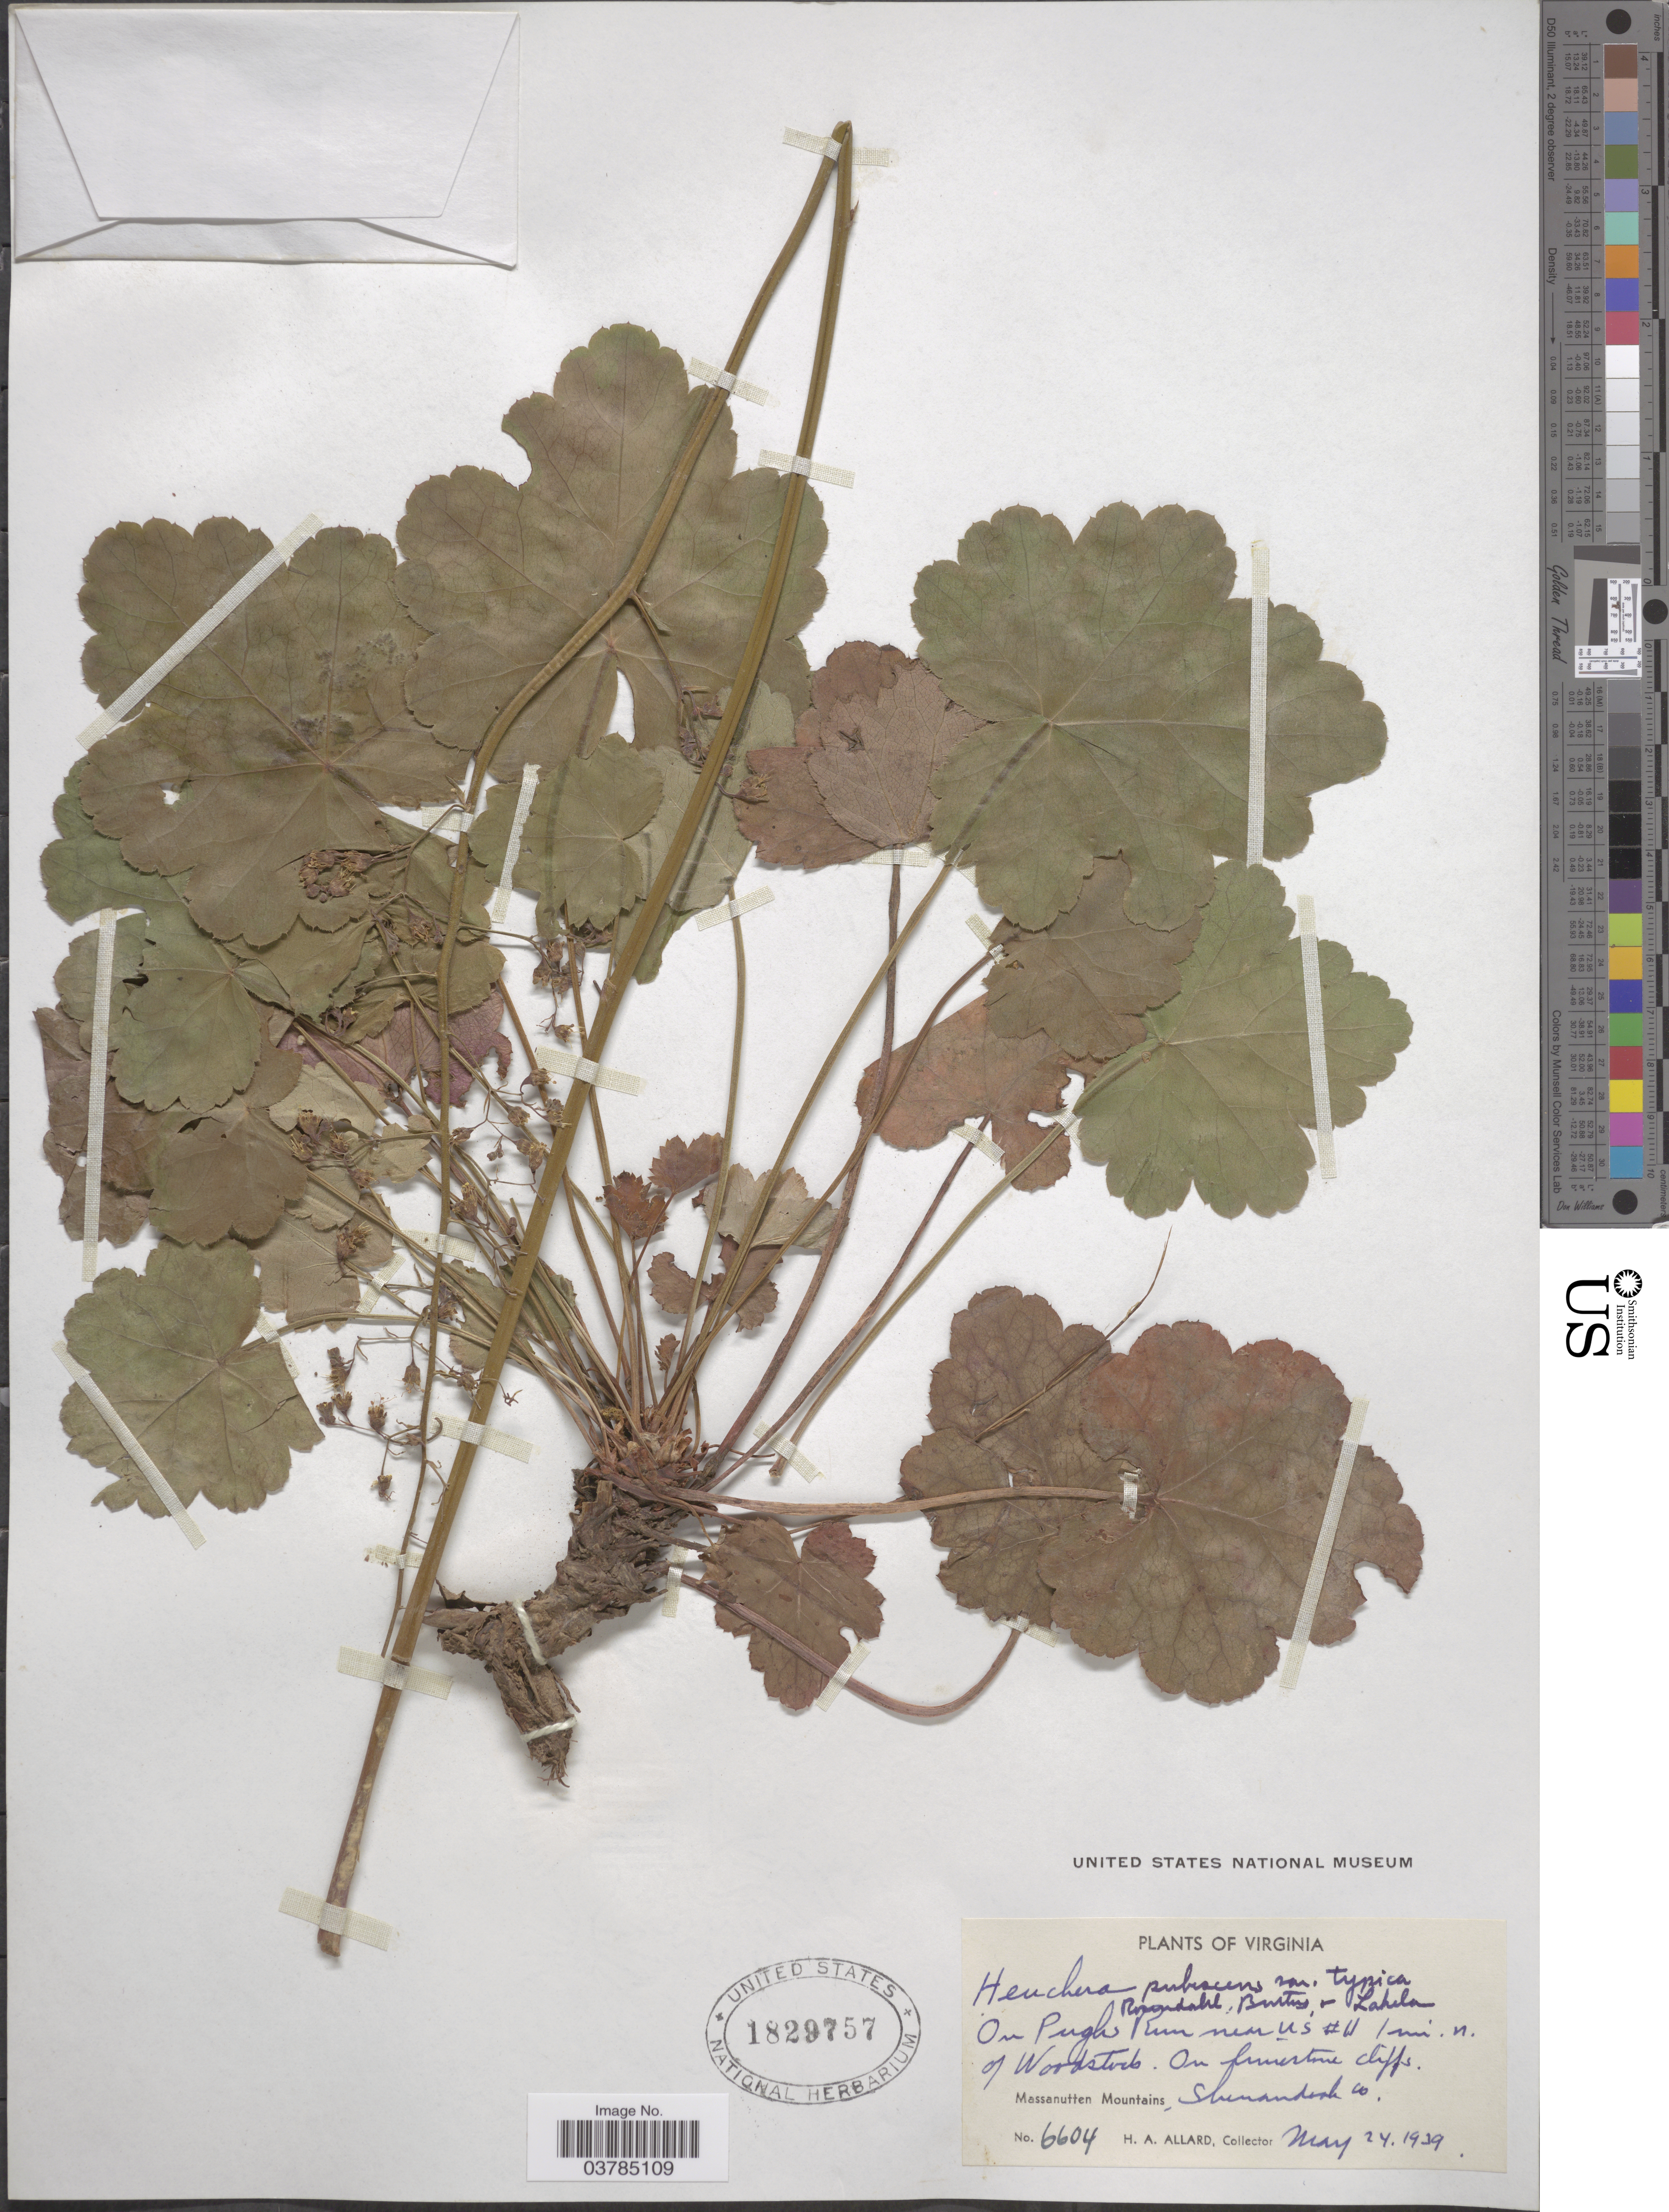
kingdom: Plantae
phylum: Tracheophyta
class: Magnoliopsida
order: Saxifragales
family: Saxifragaceae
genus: Heuchera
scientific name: Heuchera pubescens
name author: Pursh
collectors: H. A. Allard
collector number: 6604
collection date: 1939-05-24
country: United States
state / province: Virginia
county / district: Shenandoah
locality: On Pugh Run near US#W 1 mi. n. of Woodstock. Massanutten Mountains, Shenandoah Co.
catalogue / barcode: US 1829757